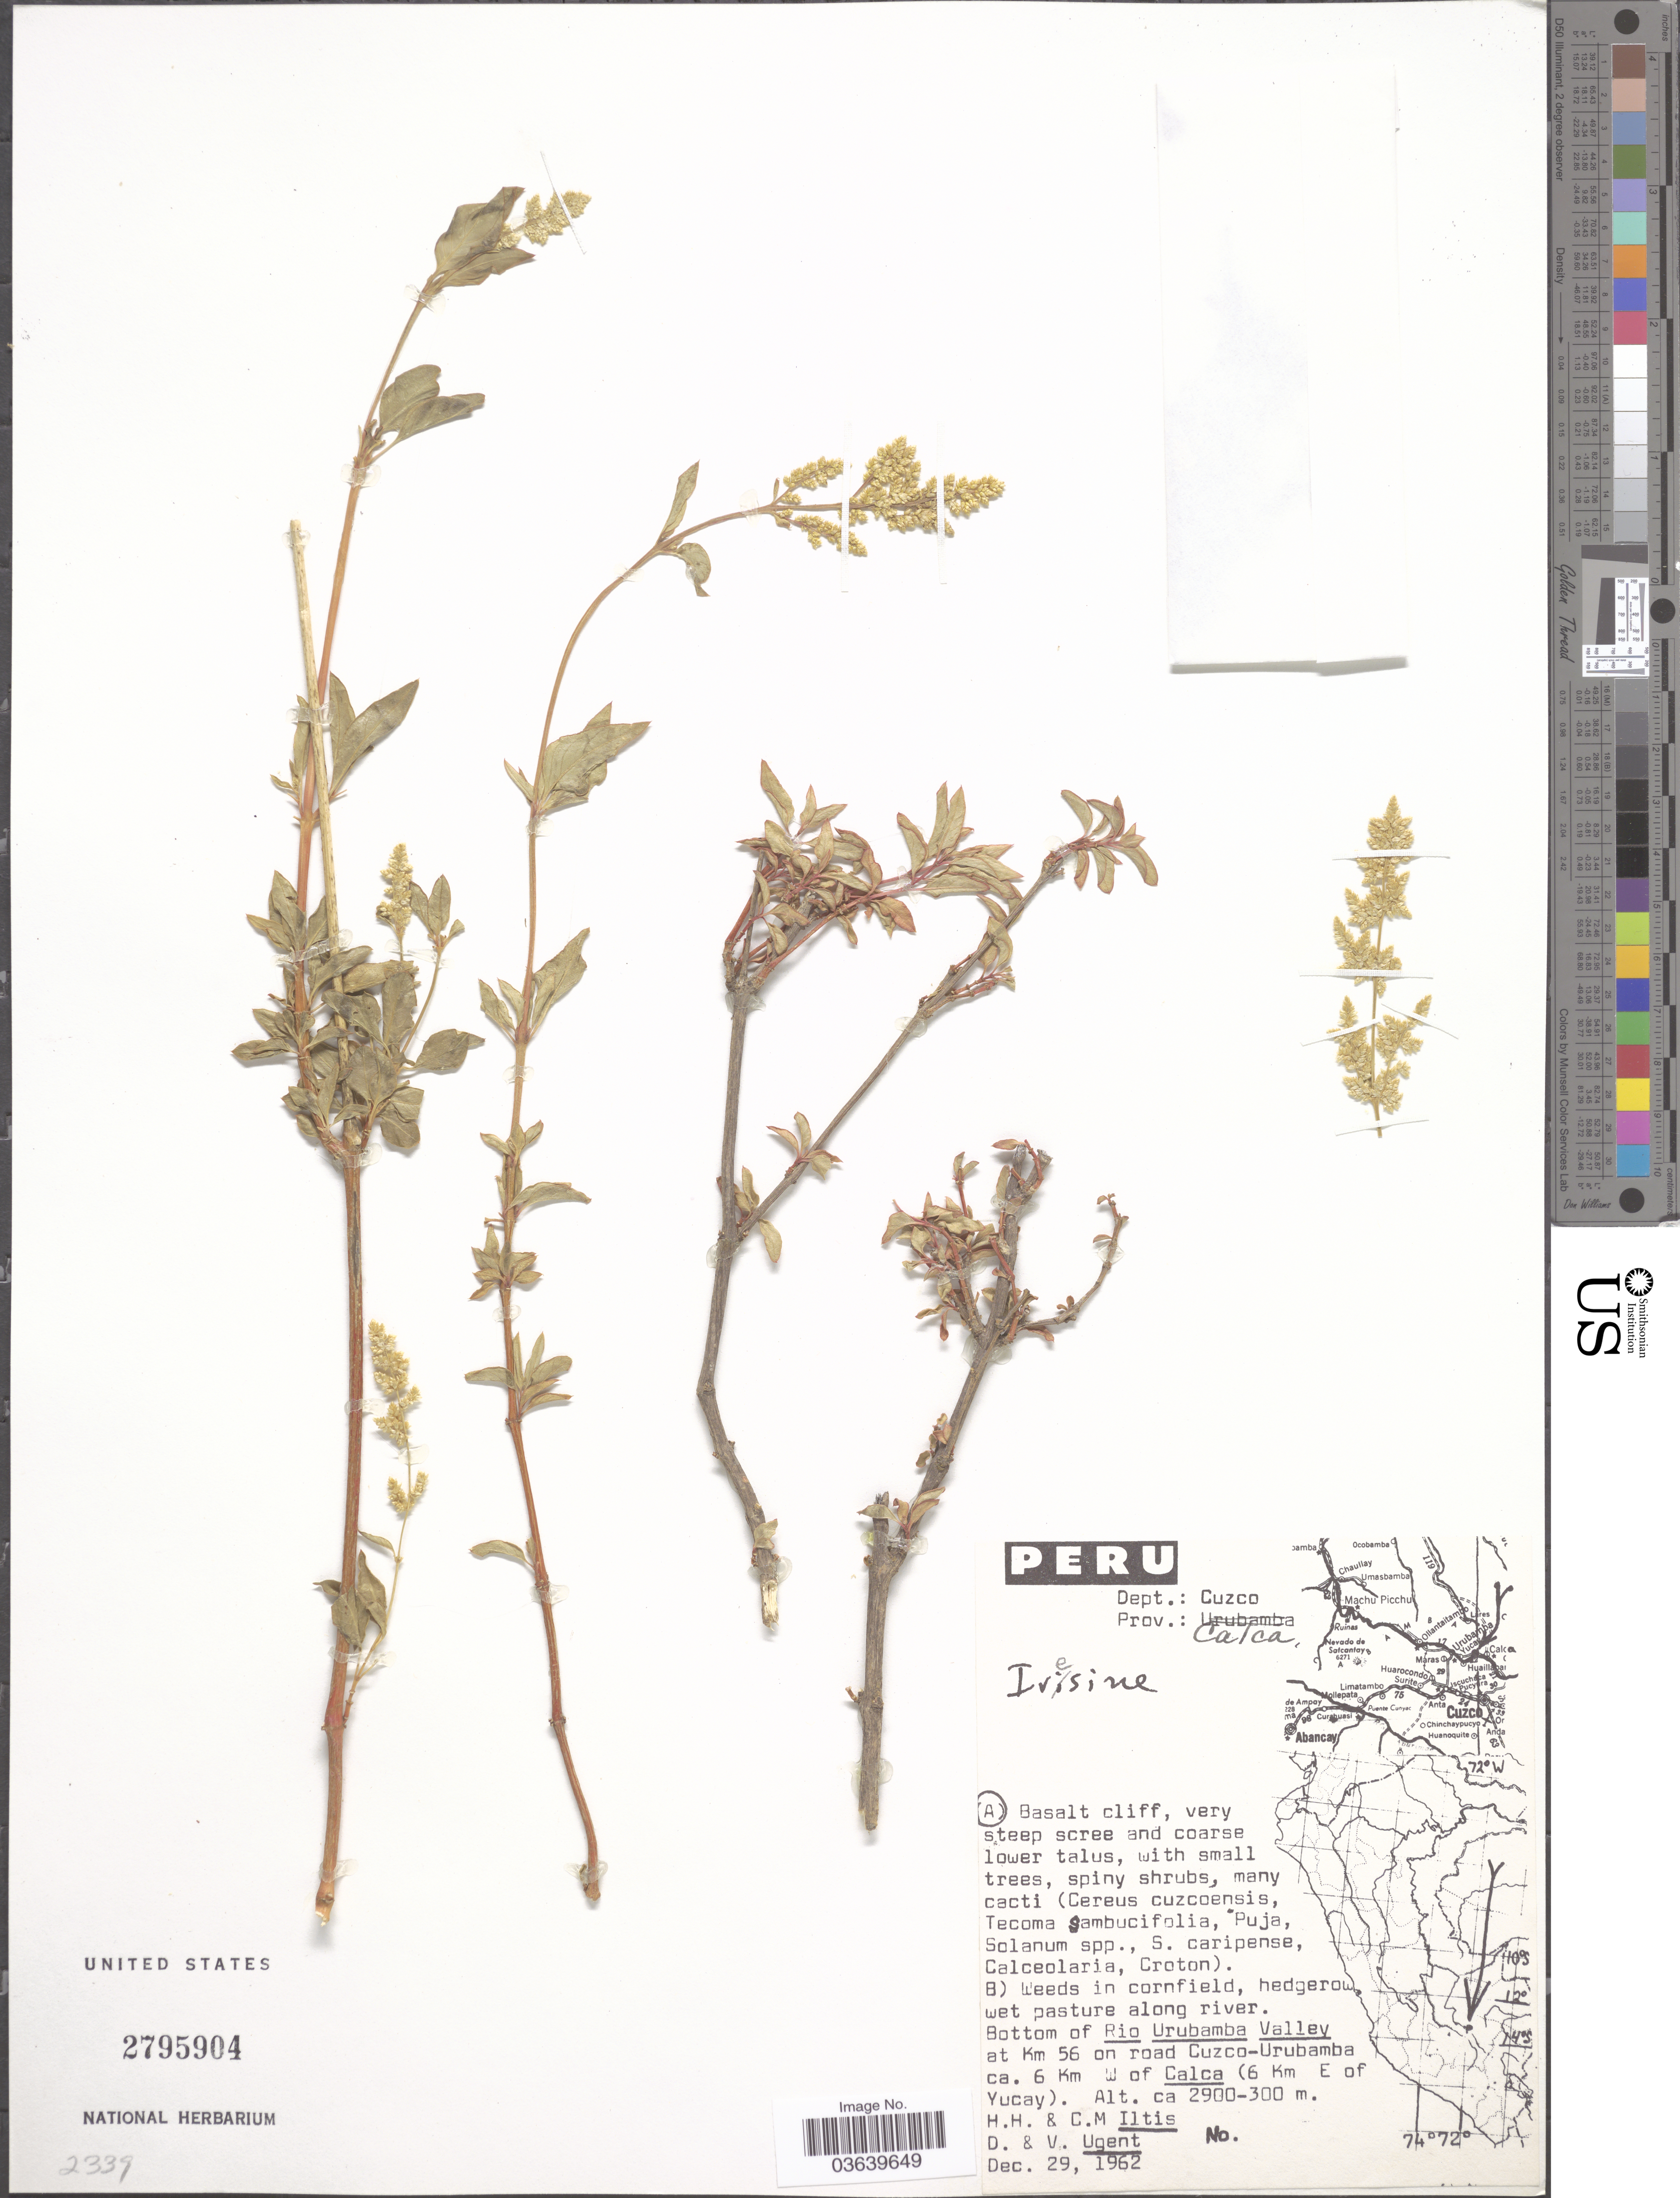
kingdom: Plantae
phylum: Tracheophyta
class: Magnoliopsida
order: Caryophyllales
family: Amaranthaceae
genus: Iresine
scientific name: Iresine sp.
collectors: H. H. Iltis, C. M Iltis, D. Ugent & V. Ugent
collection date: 1962-12-29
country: Peru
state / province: Cusco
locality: Dept.: Cuzco, Prov.: Calca. Bottom of Rio Urubamba Valley at Km 56 on road Cuzco-Urubamba ca. 6 Km W of Calca (6 Km E of Yucay).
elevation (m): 300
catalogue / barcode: US 2795904